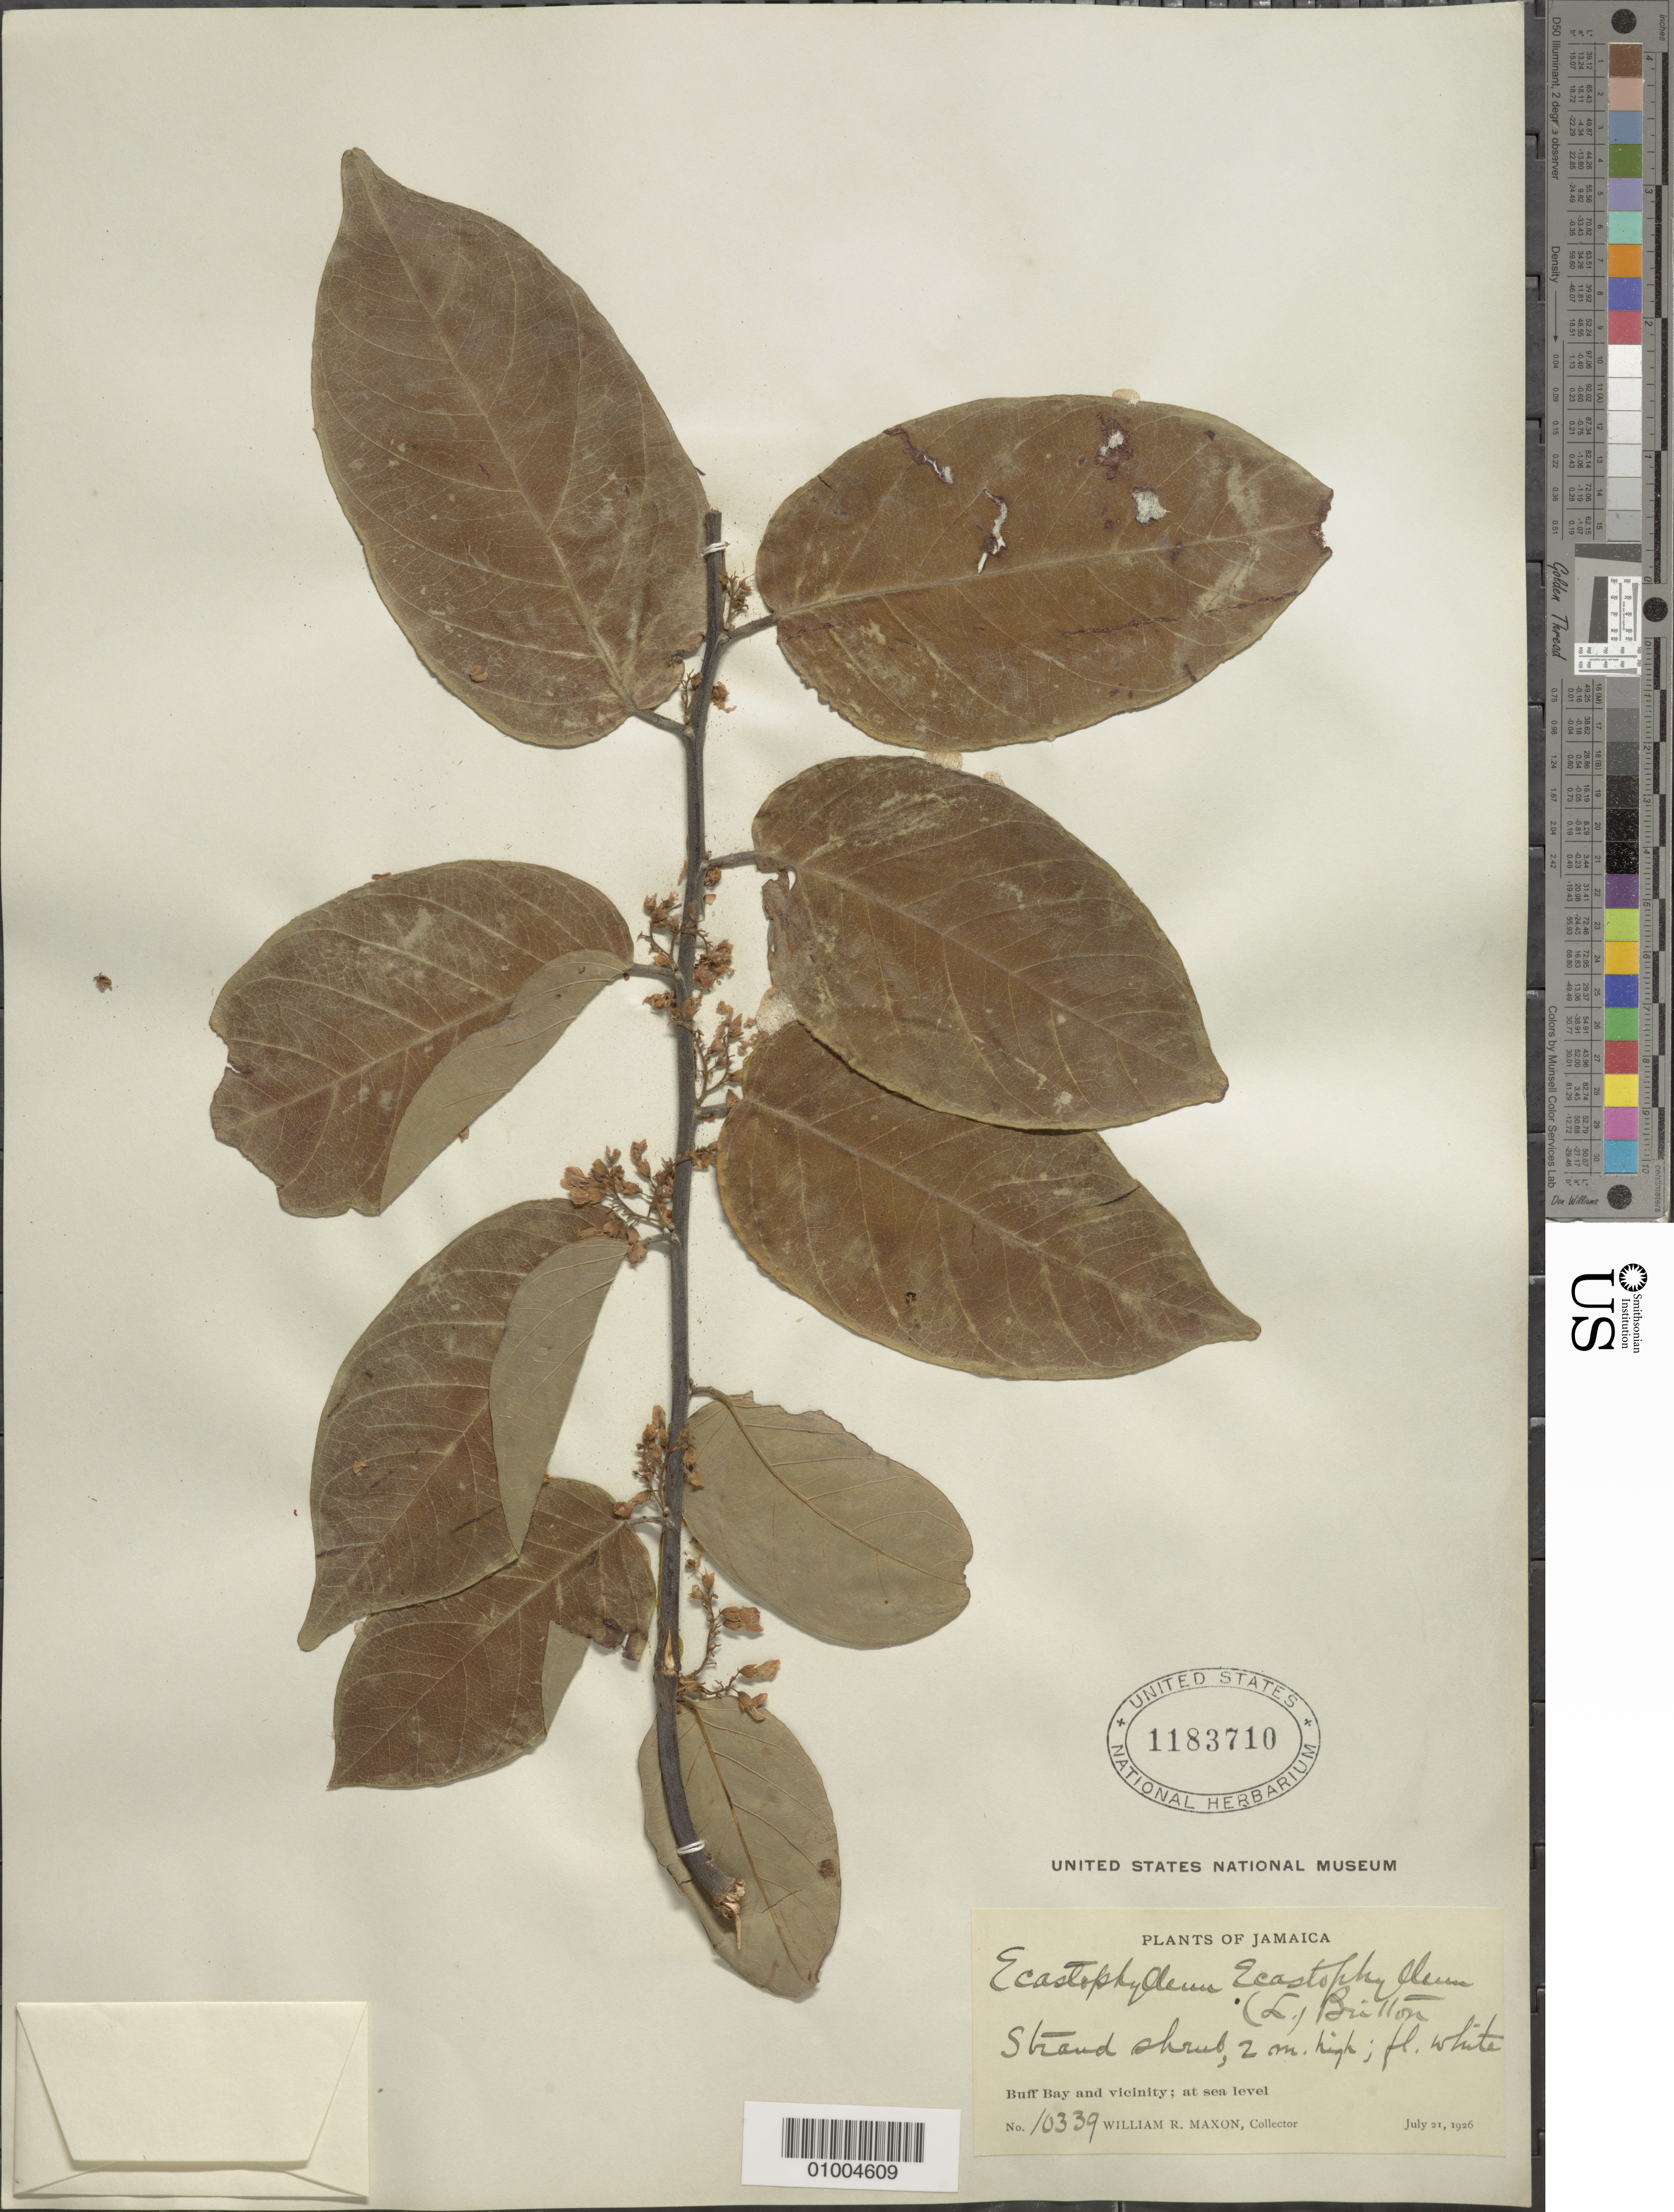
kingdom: Plantae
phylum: Tracheophyta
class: Magnoliopsida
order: Fabales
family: Fabaceae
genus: Dalbergia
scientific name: Dalbergia ecastaphyllum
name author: (L.) Taub.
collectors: W. R. Maxon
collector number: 10339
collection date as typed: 21 Jul 1926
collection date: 1926-07-21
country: Jamaica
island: Jamaica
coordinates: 0 N, 0 E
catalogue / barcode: US 1183710